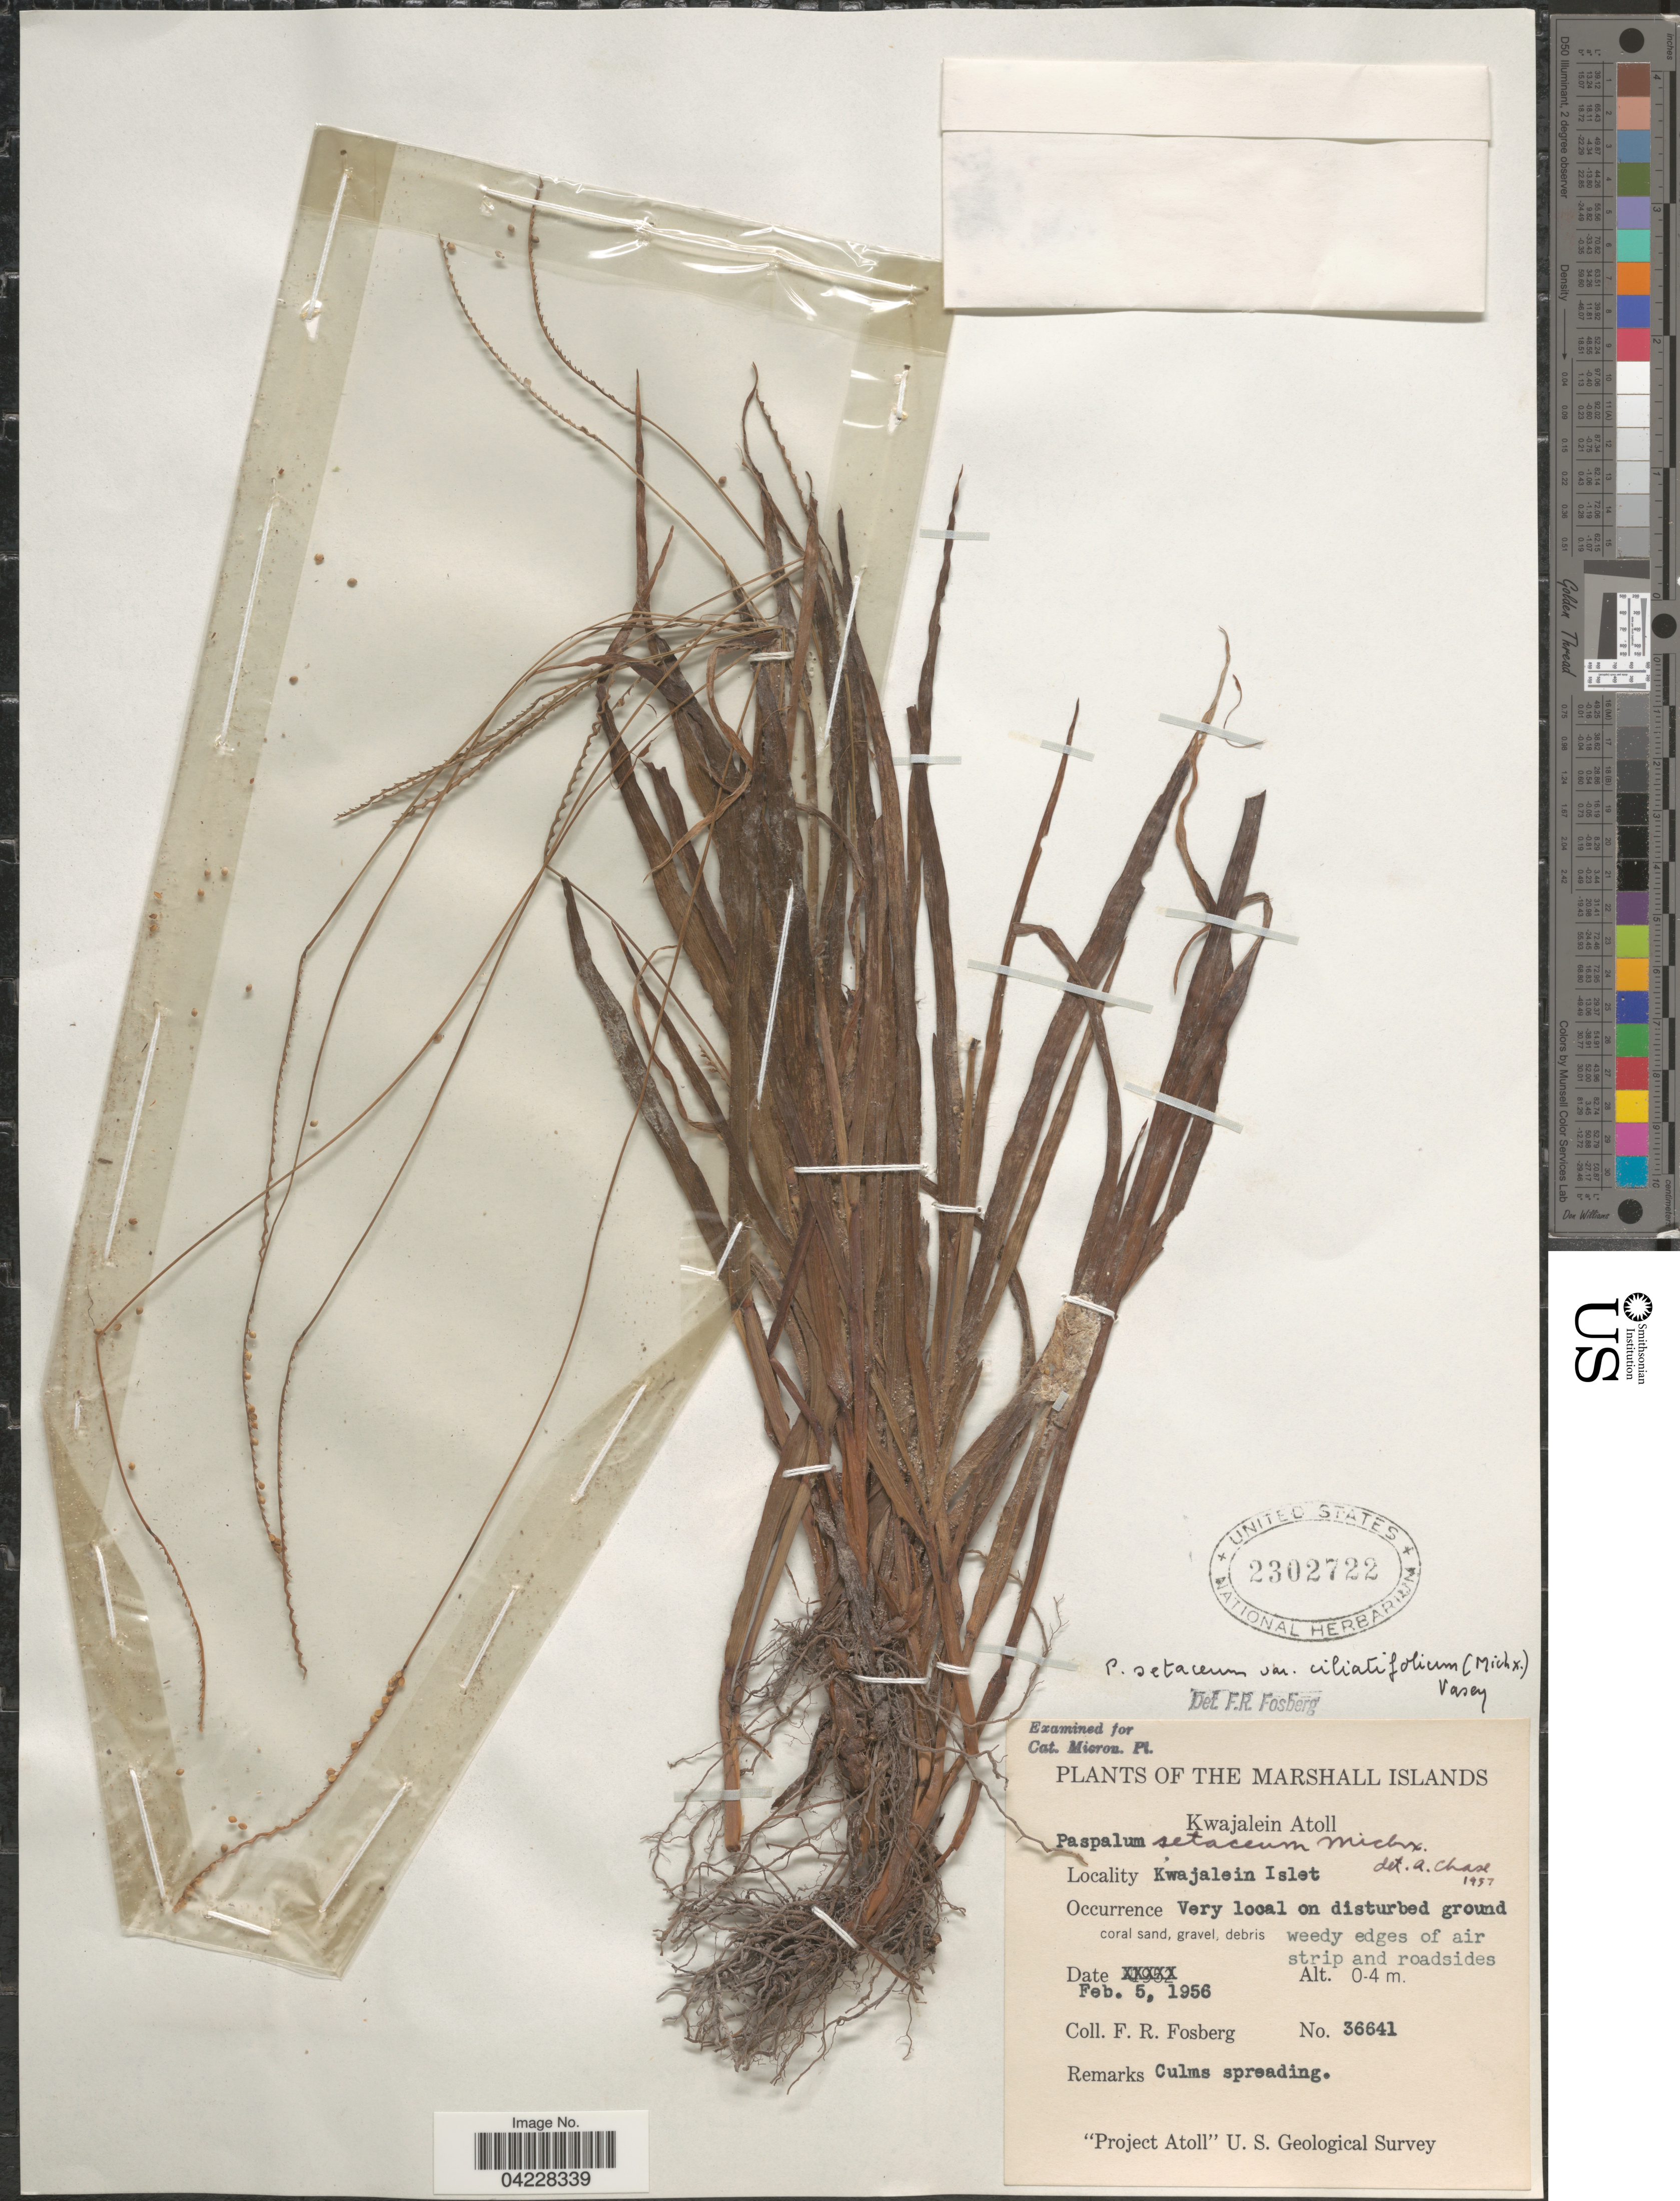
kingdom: Plantae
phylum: Tracheophyta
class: Liliopsida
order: Poales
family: Poaceae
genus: Paspalum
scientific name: Paspalum setaceum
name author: Michx.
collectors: F. R. Fosberg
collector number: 36641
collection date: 1956-02-05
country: Marshall Islands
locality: Kwajalein Atoll. Kwajalein Islet. Very local on disturbed ground. "Project Atoll" U.S. Geological Survey.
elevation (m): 0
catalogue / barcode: US 2302722